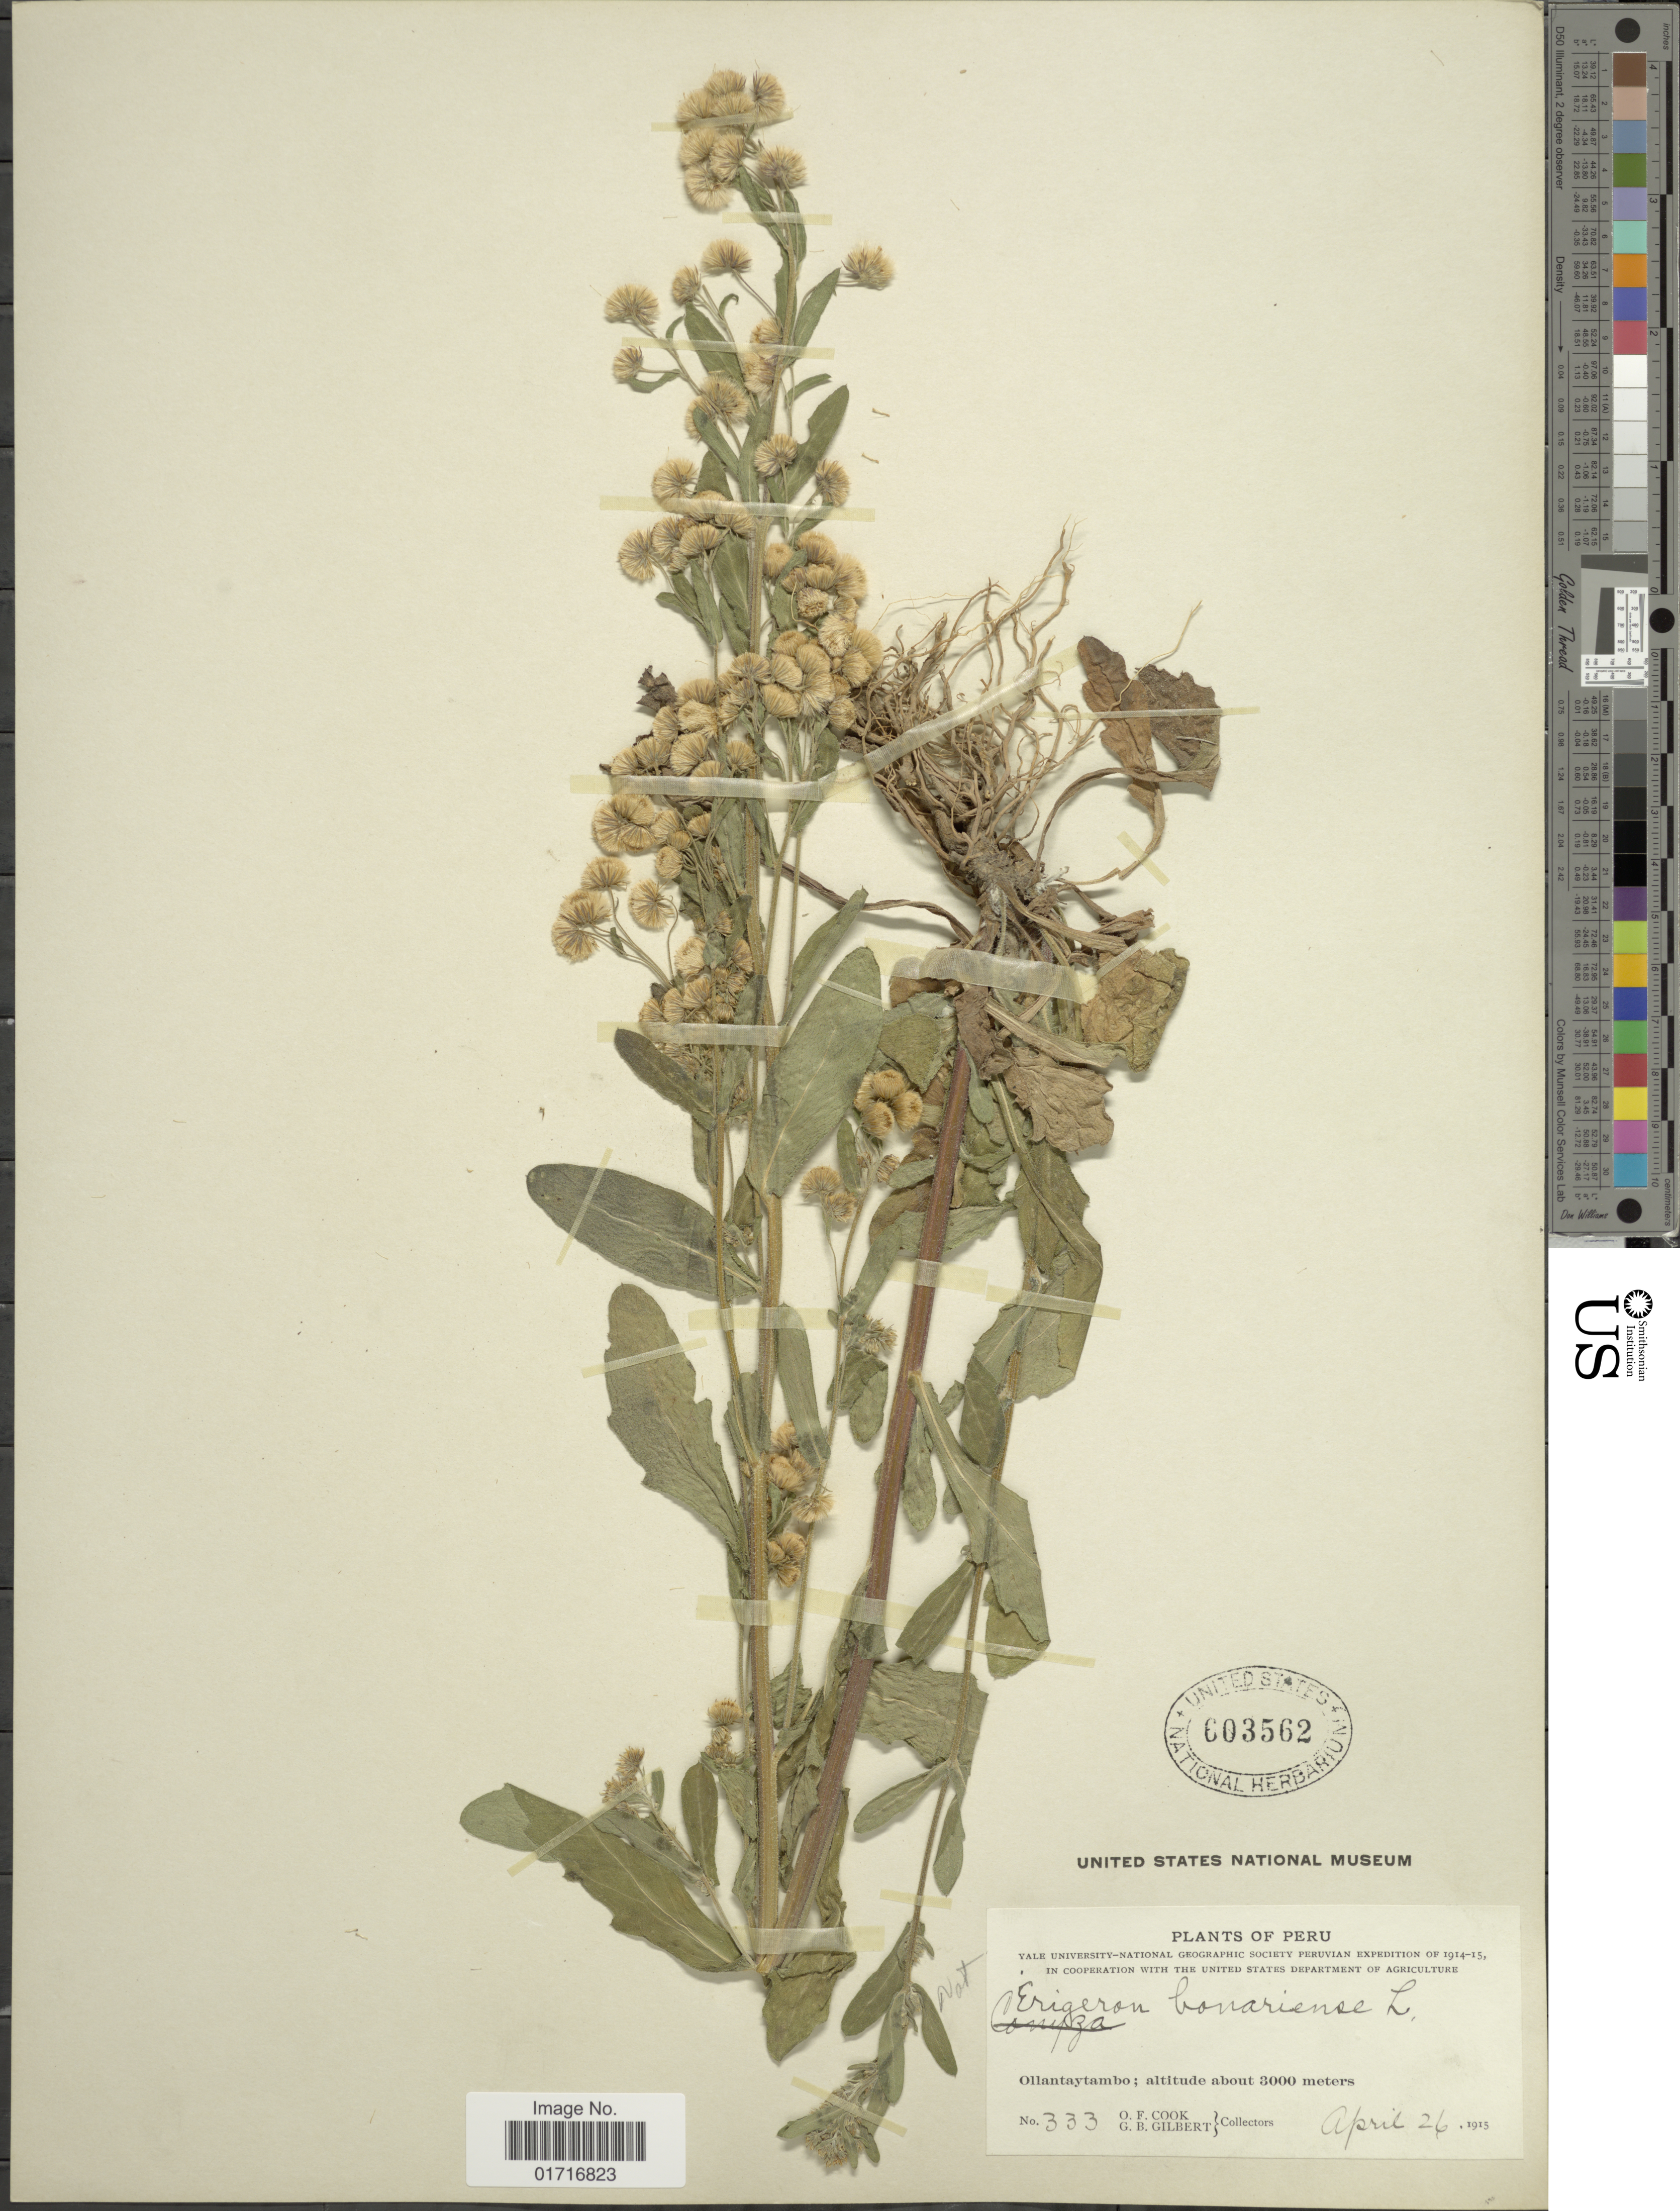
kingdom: Plantae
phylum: Tracheophyta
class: Magnoliopsida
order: Asterales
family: Asteraceae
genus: Conyza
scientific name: Conyza bonariensis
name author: (L.) Cronq.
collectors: O. F. Cook & G. B. Gilbert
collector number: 333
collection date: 1915-04-26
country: Peru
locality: Ollantaytambo.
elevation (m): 3000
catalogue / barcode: US 603562